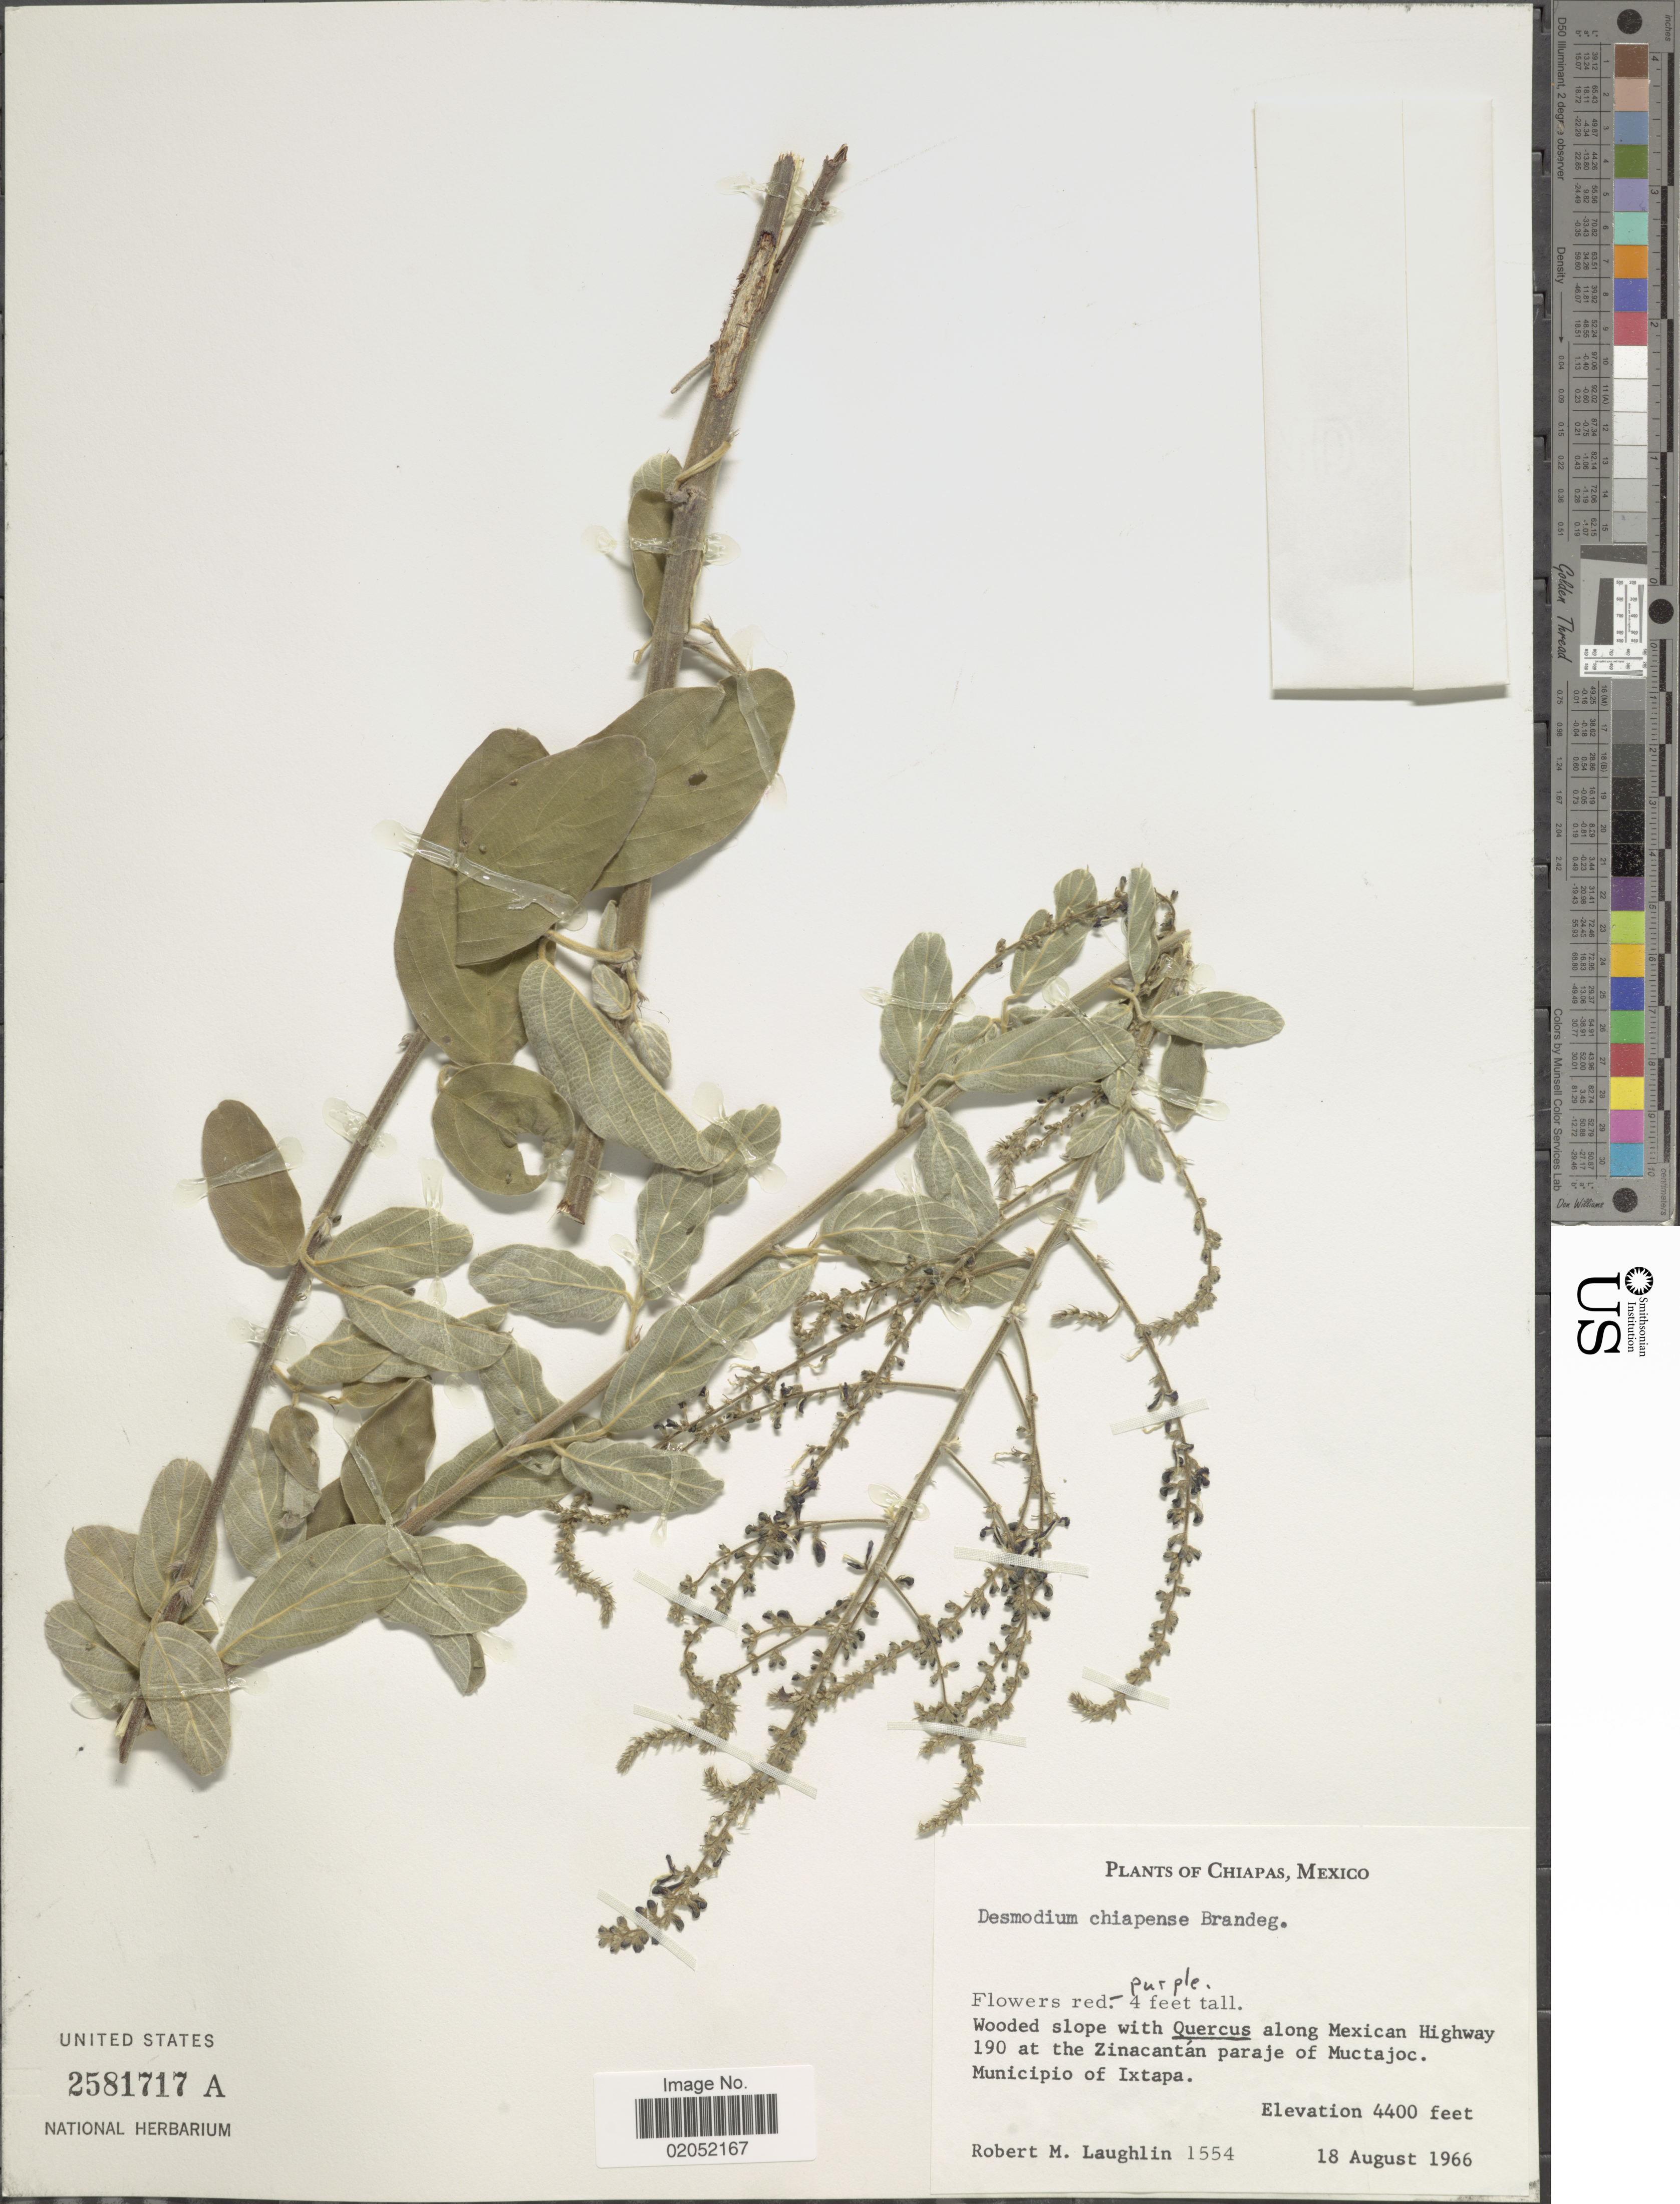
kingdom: Plantae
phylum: Tracheophyta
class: Magnoliopsida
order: Fabales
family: Fabaceae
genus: Desmodium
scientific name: Desmodium chiapense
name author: Brandegee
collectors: R. M. Laughlin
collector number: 1554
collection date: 1966-08-18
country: Mexico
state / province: Chiapas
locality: Chiapas, Mexico. Along Mexican Highway 190 at the Zinacantan paraje of Muctajoc, Municipio of Ixtapa.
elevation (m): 1341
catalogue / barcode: US 2581717A